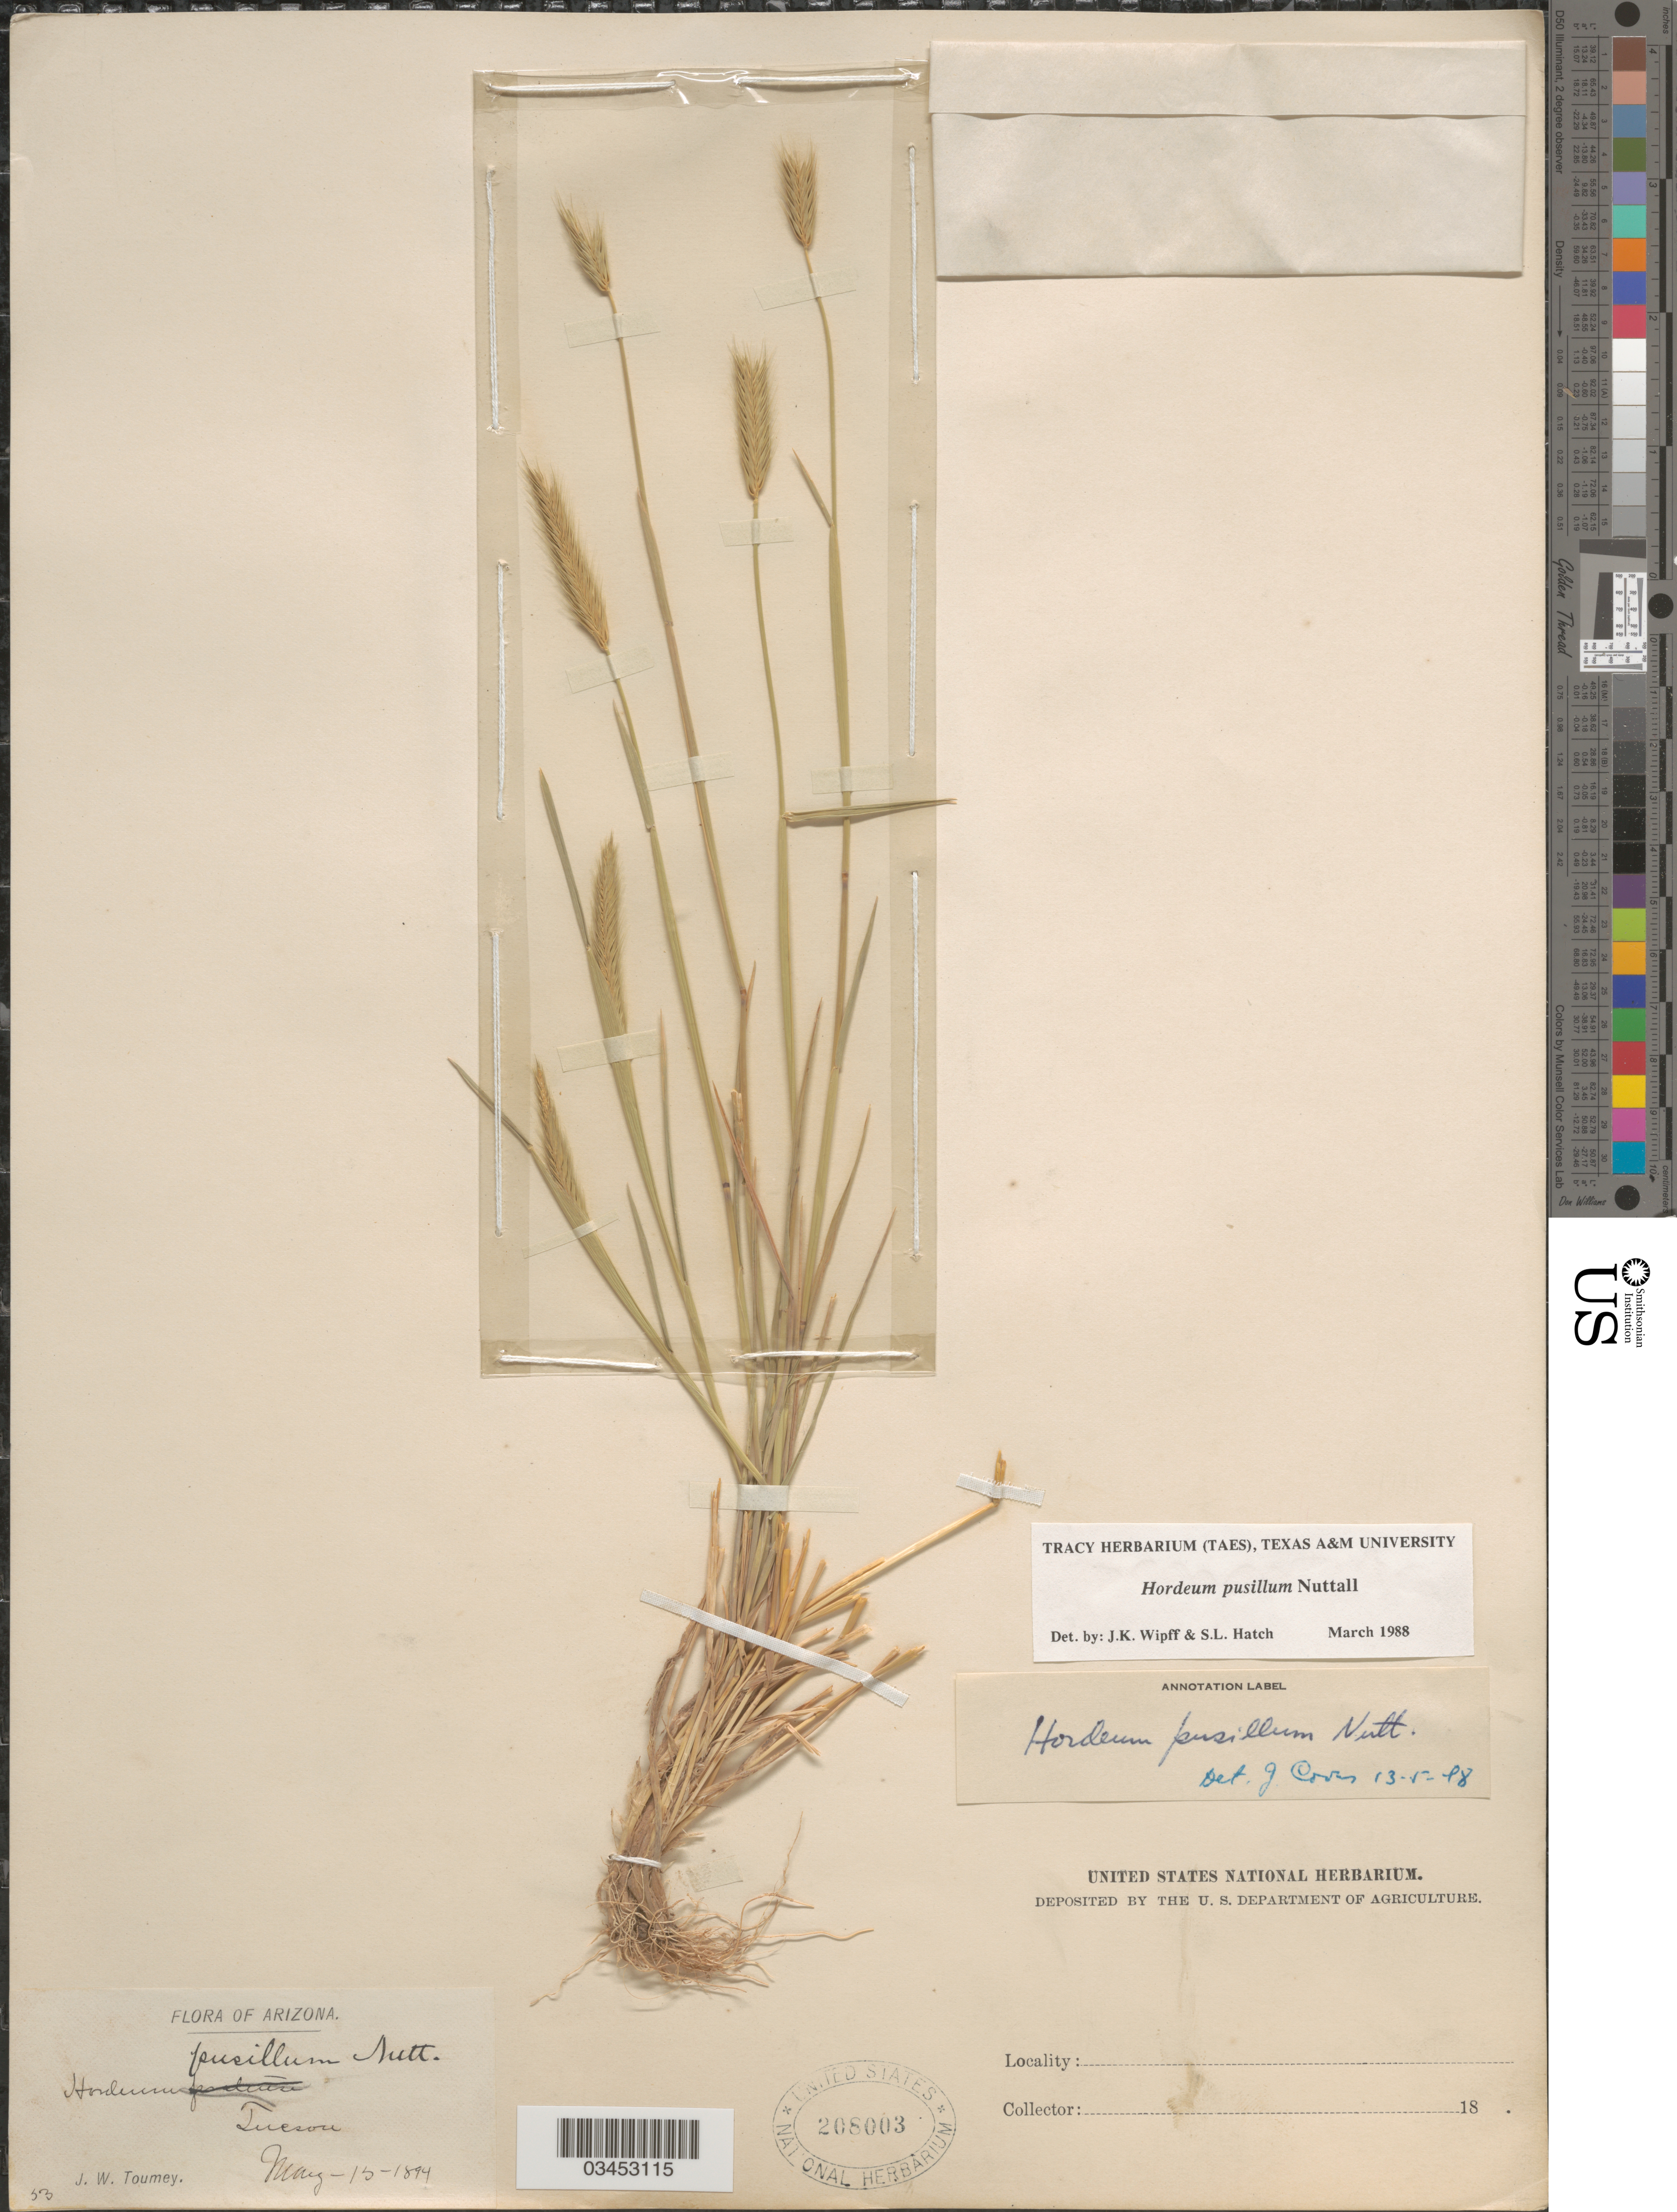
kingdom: Plantae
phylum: Tracheophyta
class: Liliopsida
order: Poales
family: Poaceae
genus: Hordeum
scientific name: Hordeum pusillum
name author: Nutt.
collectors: J. W. Toumey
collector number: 53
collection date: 1894-05-15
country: United States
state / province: Arizona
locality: Tucson.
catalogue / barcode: US 208003